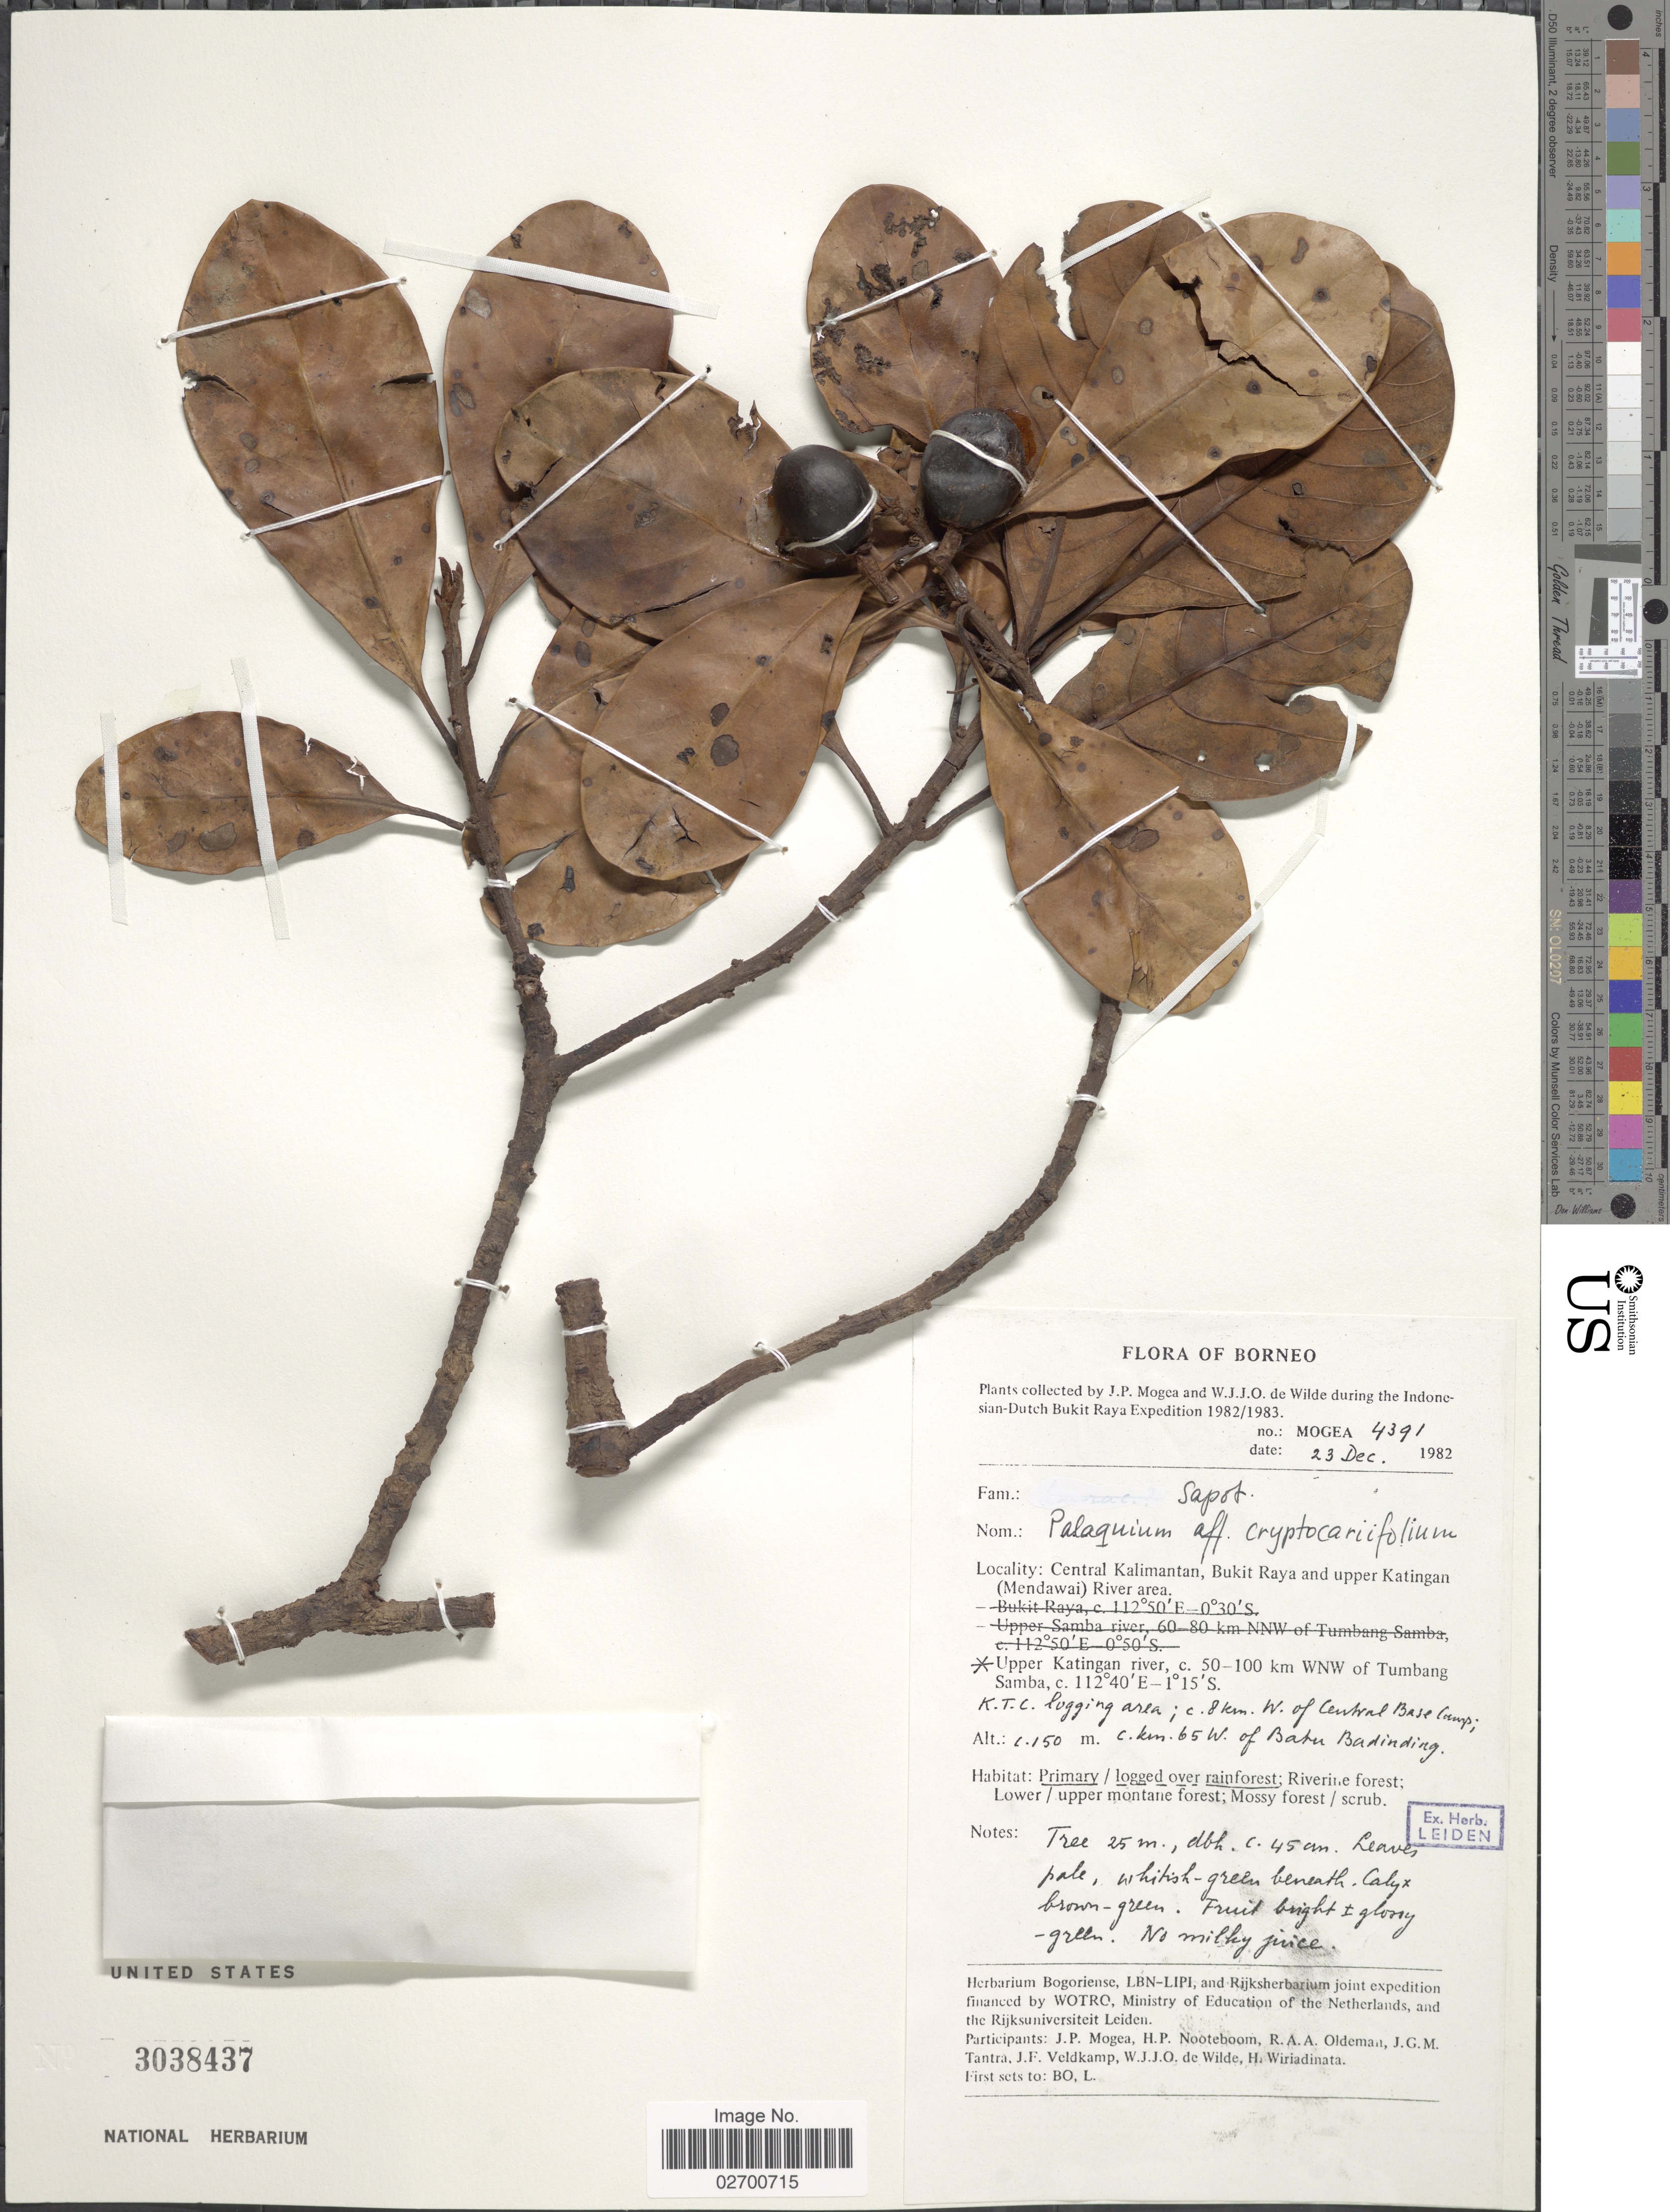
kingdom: Plantae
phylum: Tracheophyta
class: Magnoliopsida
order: Ericales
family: Sapotaceae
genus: Palaquium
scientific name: Palaquium cryptocariifolium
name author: P. Royen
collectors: J. Mogea & W. J. de Wilde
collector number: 4391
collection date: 1982-12-23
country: Indonesia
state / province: Kalimantan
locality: Central Kalimantan, Bukit Raya and upper Katigan (Mendawai) River area. Upper Katingan river, c. 50-100 km WNW of Tumbang Samba. K.T.C. logging area; c. 8 km. W. of Central Base Camp, c. km 65 W. of Batu Badinding.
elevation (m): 150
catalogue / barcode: US 3038437